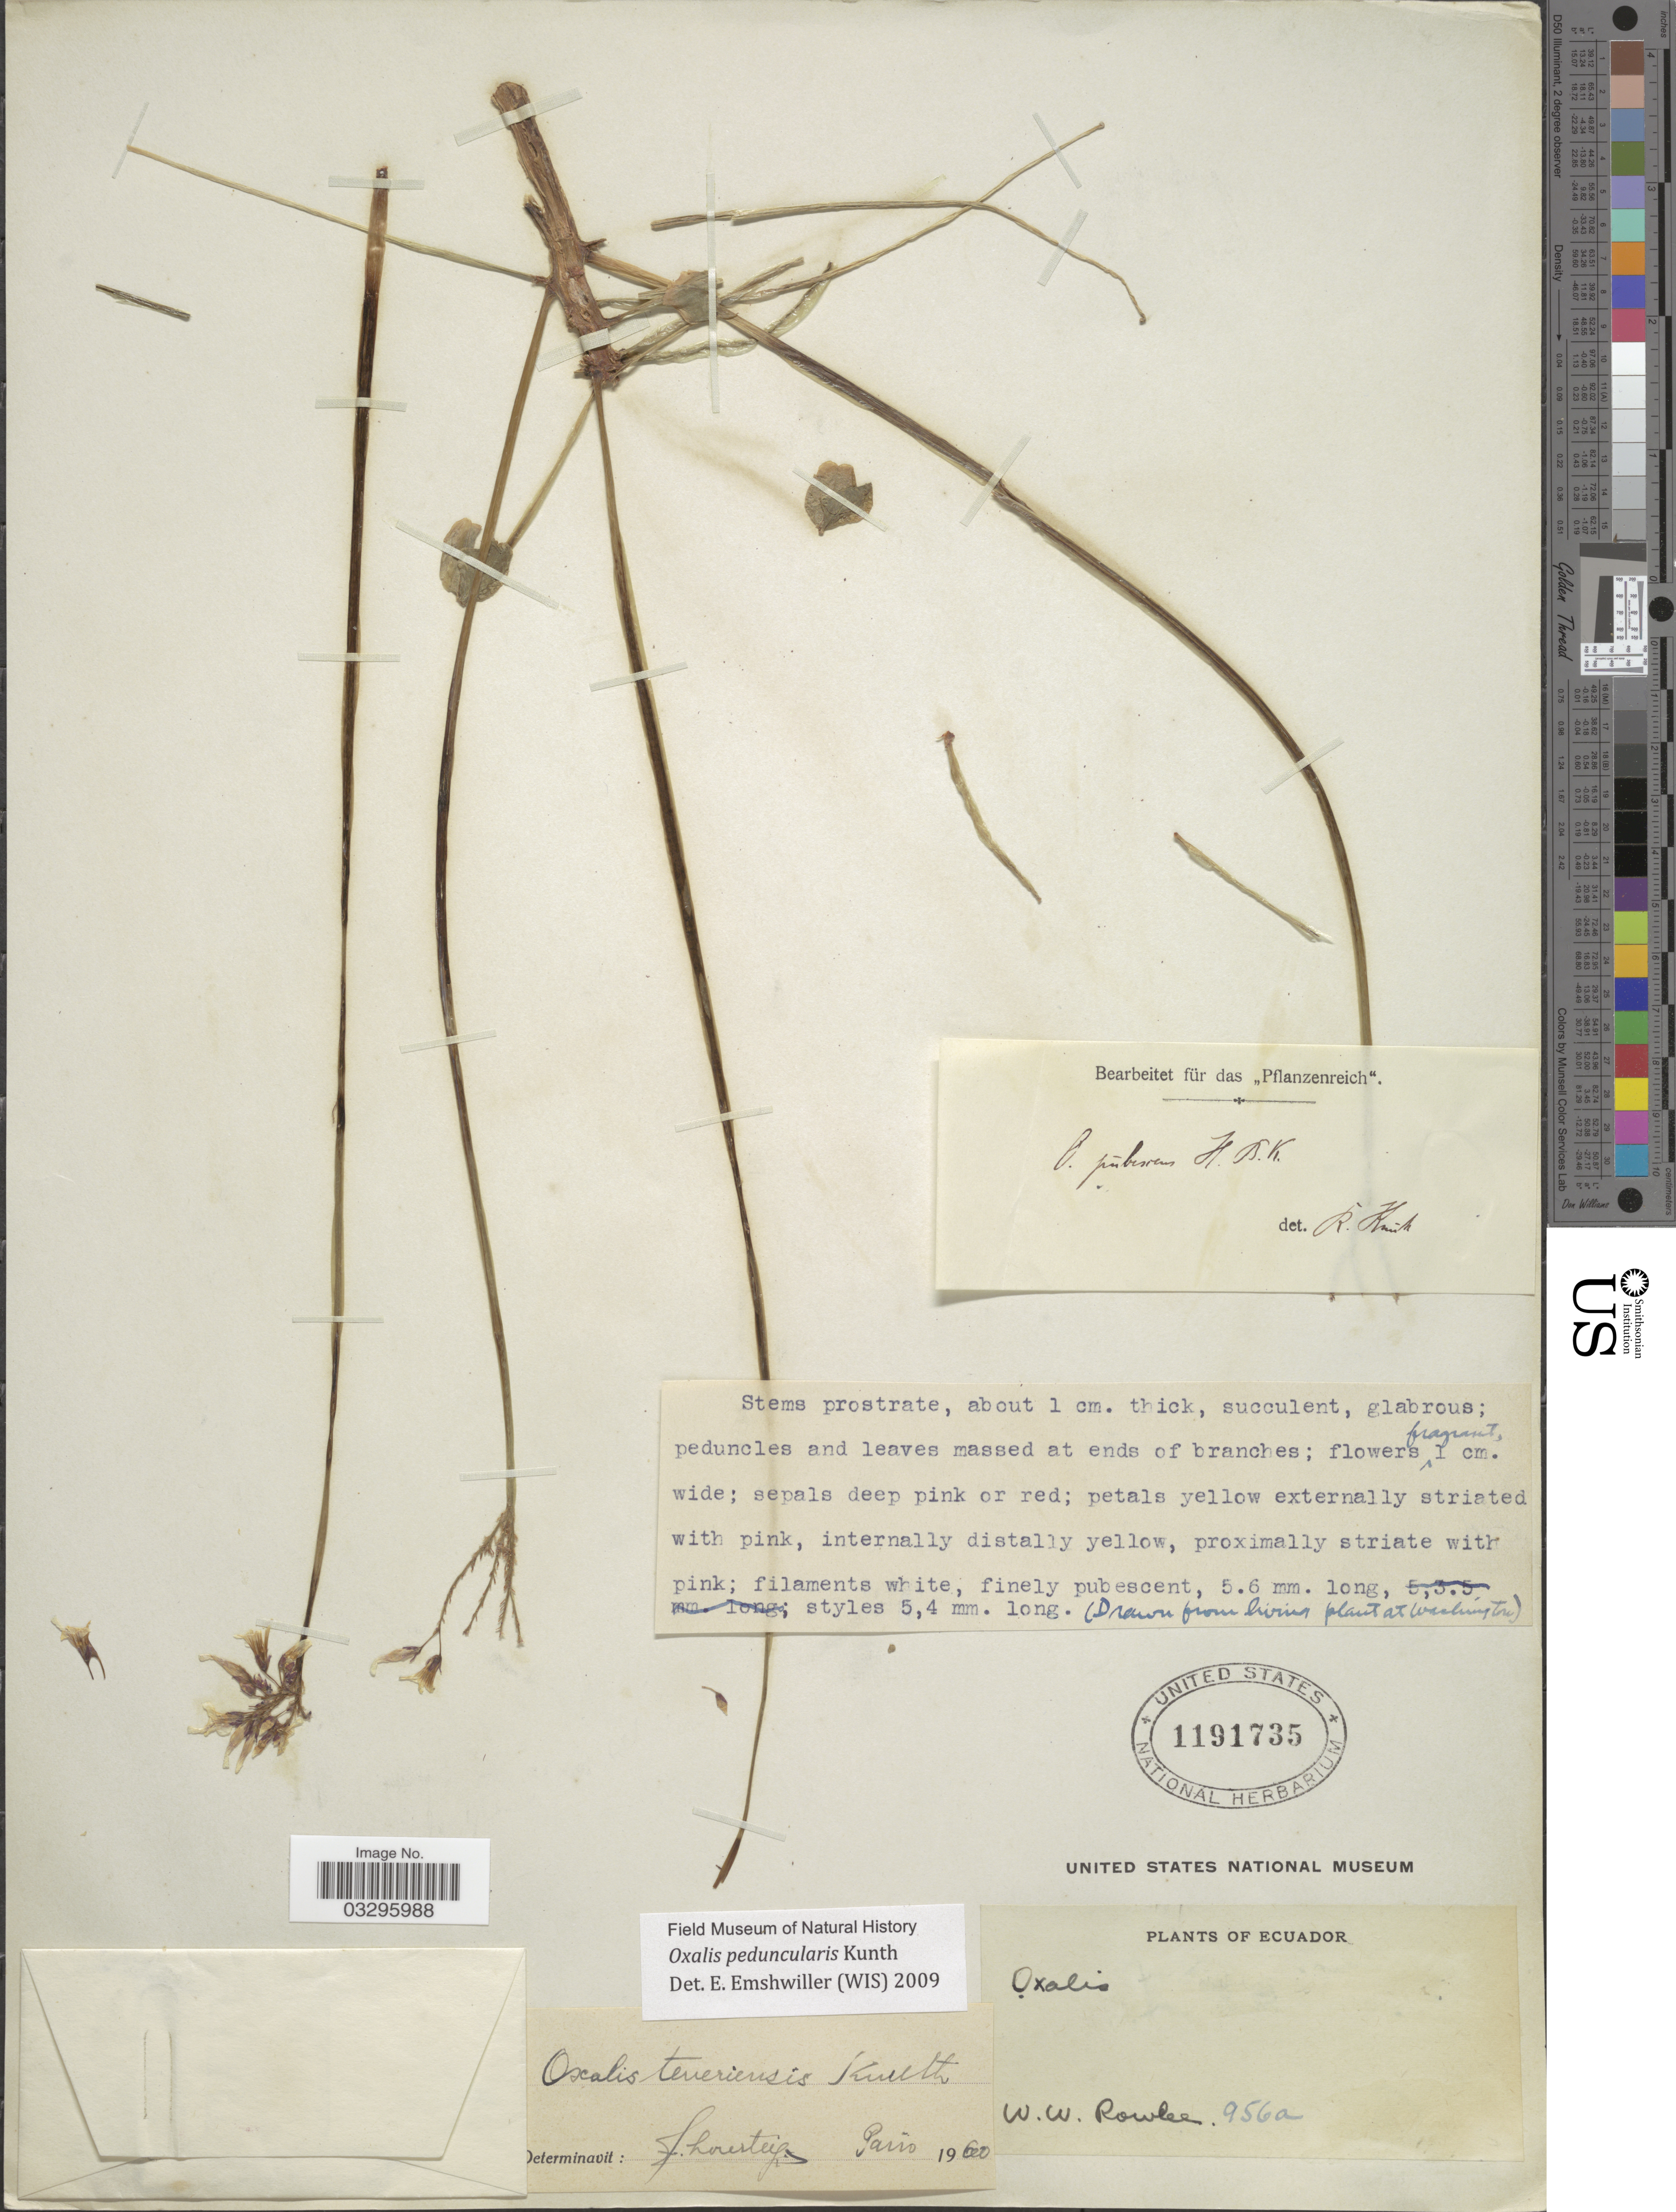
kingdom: Plantae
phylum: Tracheophyta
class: Magnoliopsida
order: Oxalidales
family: Oxalidaceae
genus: Oxalis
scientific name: Oxalis peduncularis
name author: Kunth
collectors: W. W. Rowlee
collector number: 956a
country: Ecuador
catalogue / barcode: US 1191735